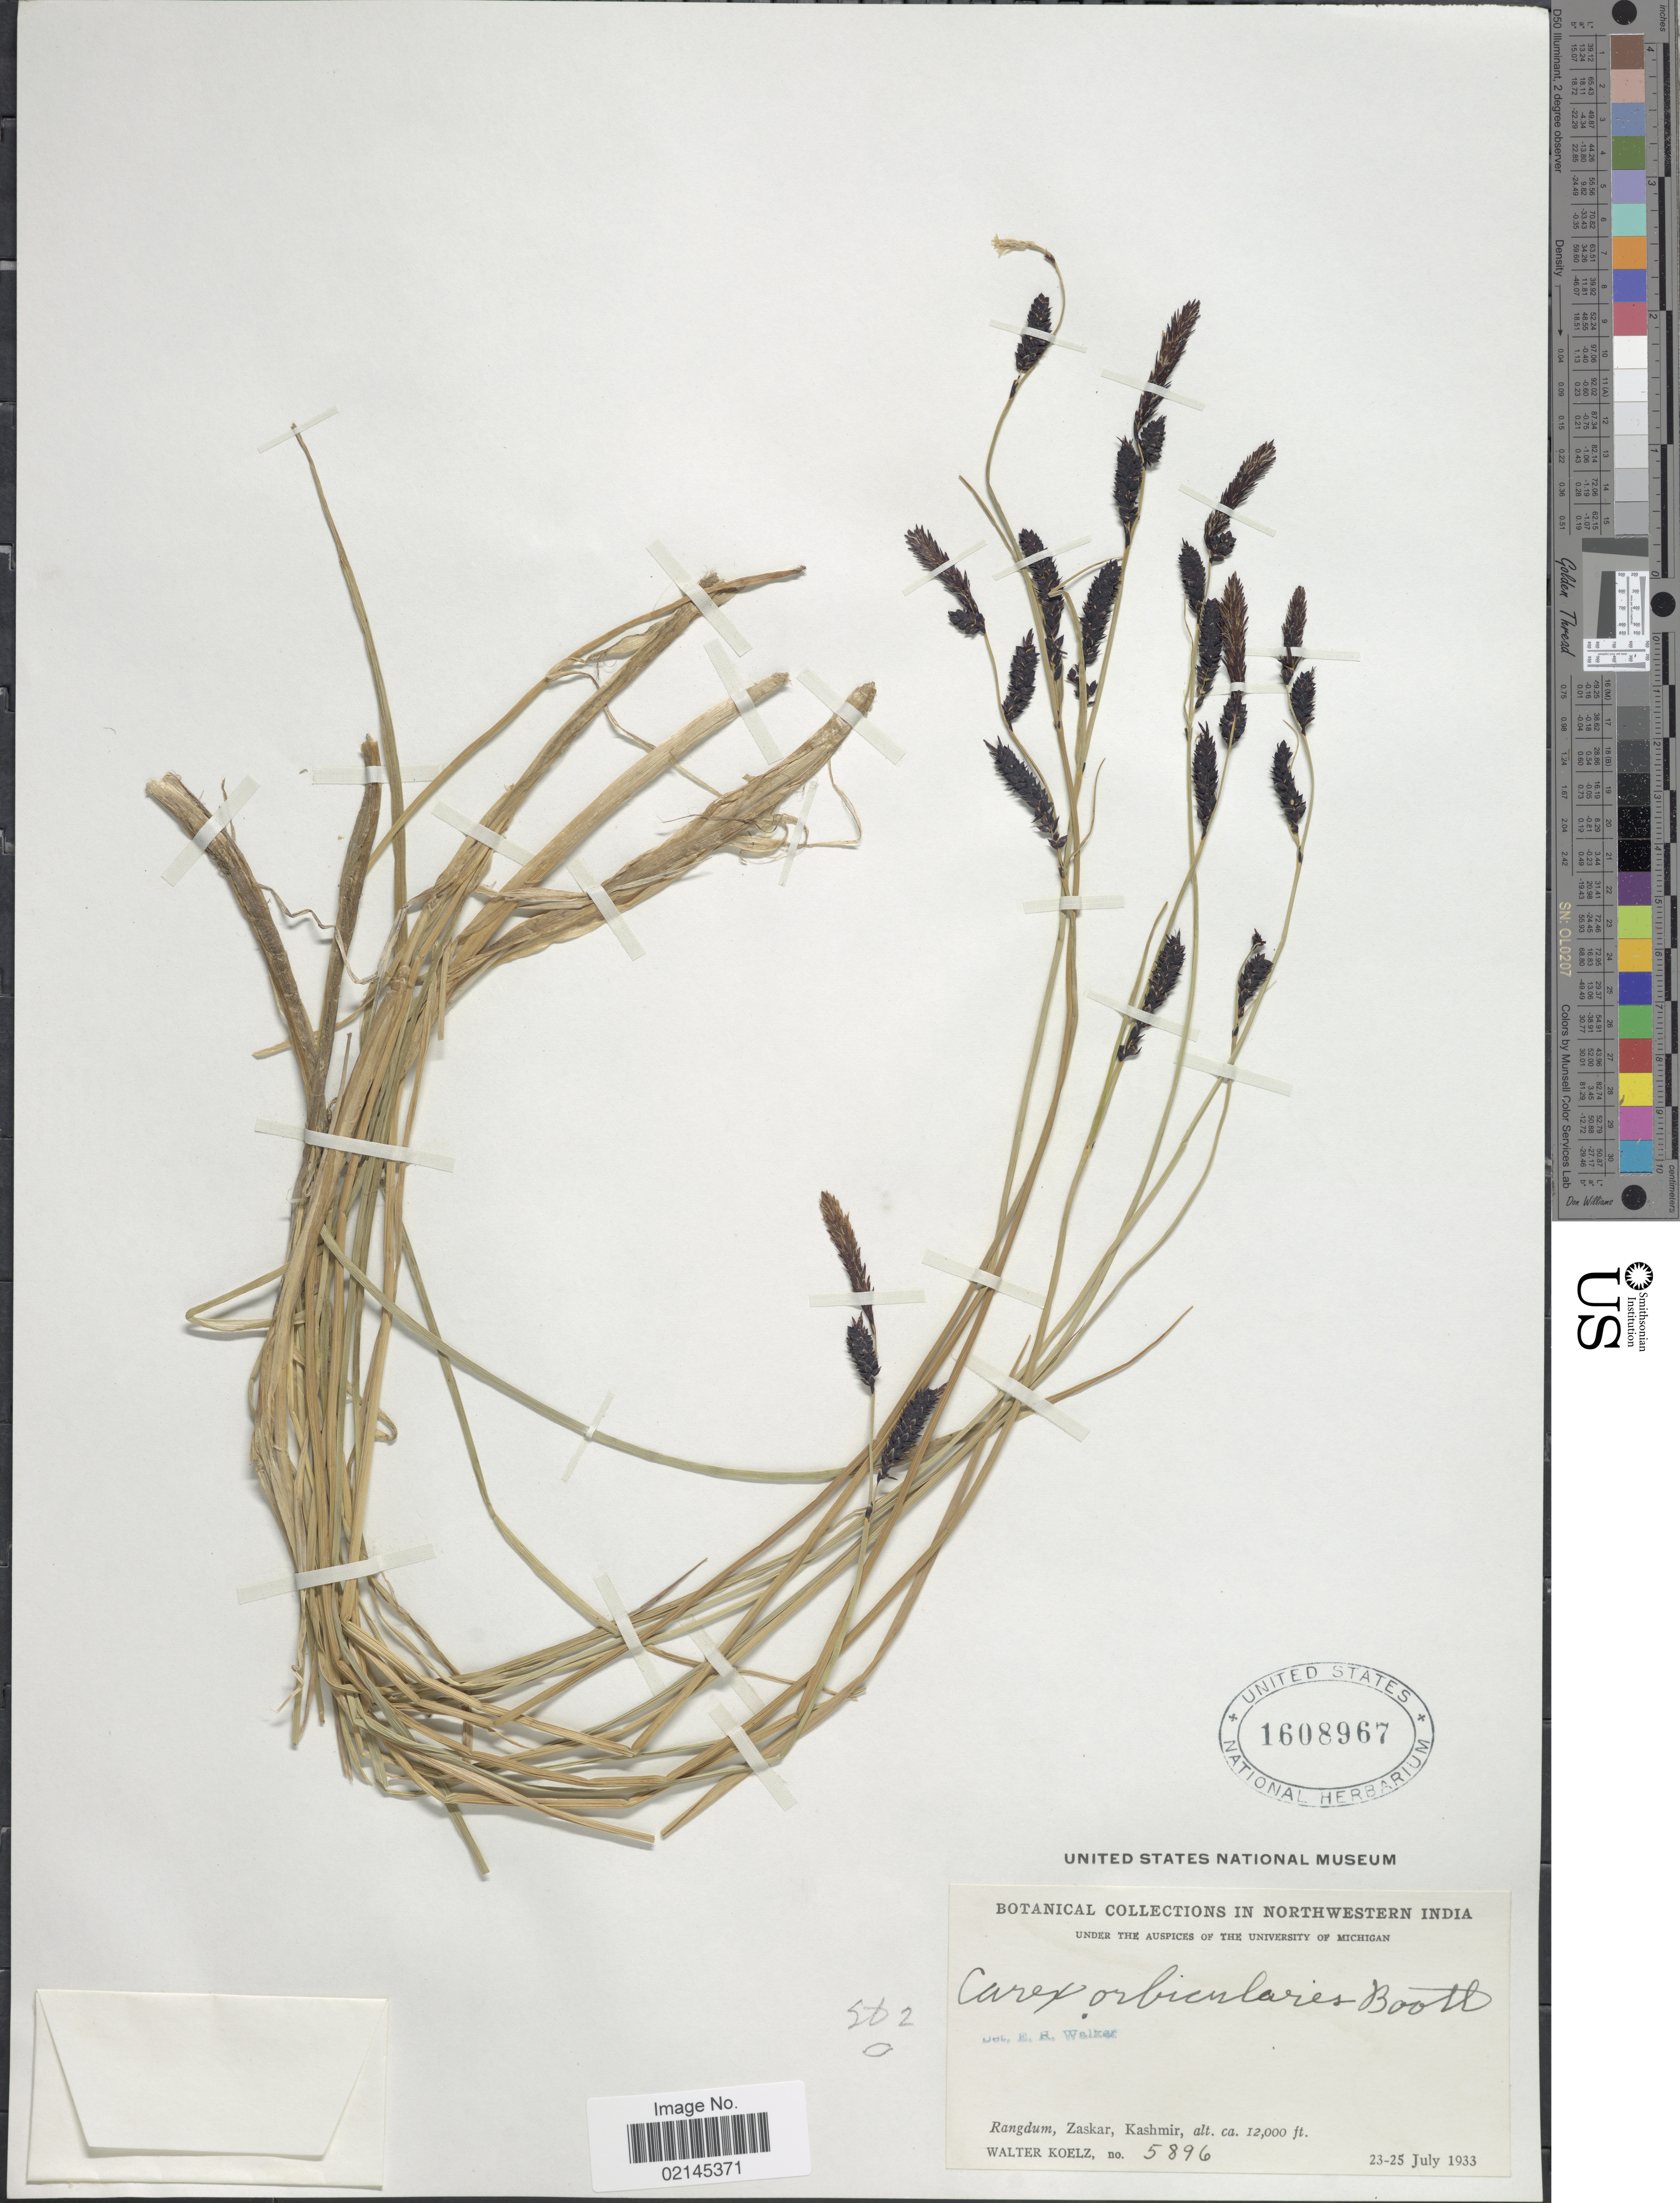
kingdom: Plantae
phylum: Tracheophyta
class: Liliopsida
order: Poales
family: Cyperaceae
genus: Carex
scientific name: Carex orbicularis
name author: Boott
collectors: W. N. Koelz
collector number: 5896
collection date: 1933-07-23/1933-07-25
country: India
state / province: Jammu and Kashmir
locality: Northwestern India, Rangdum, Zaskar, Kashmir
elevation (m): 3658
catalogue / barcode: US 1608967